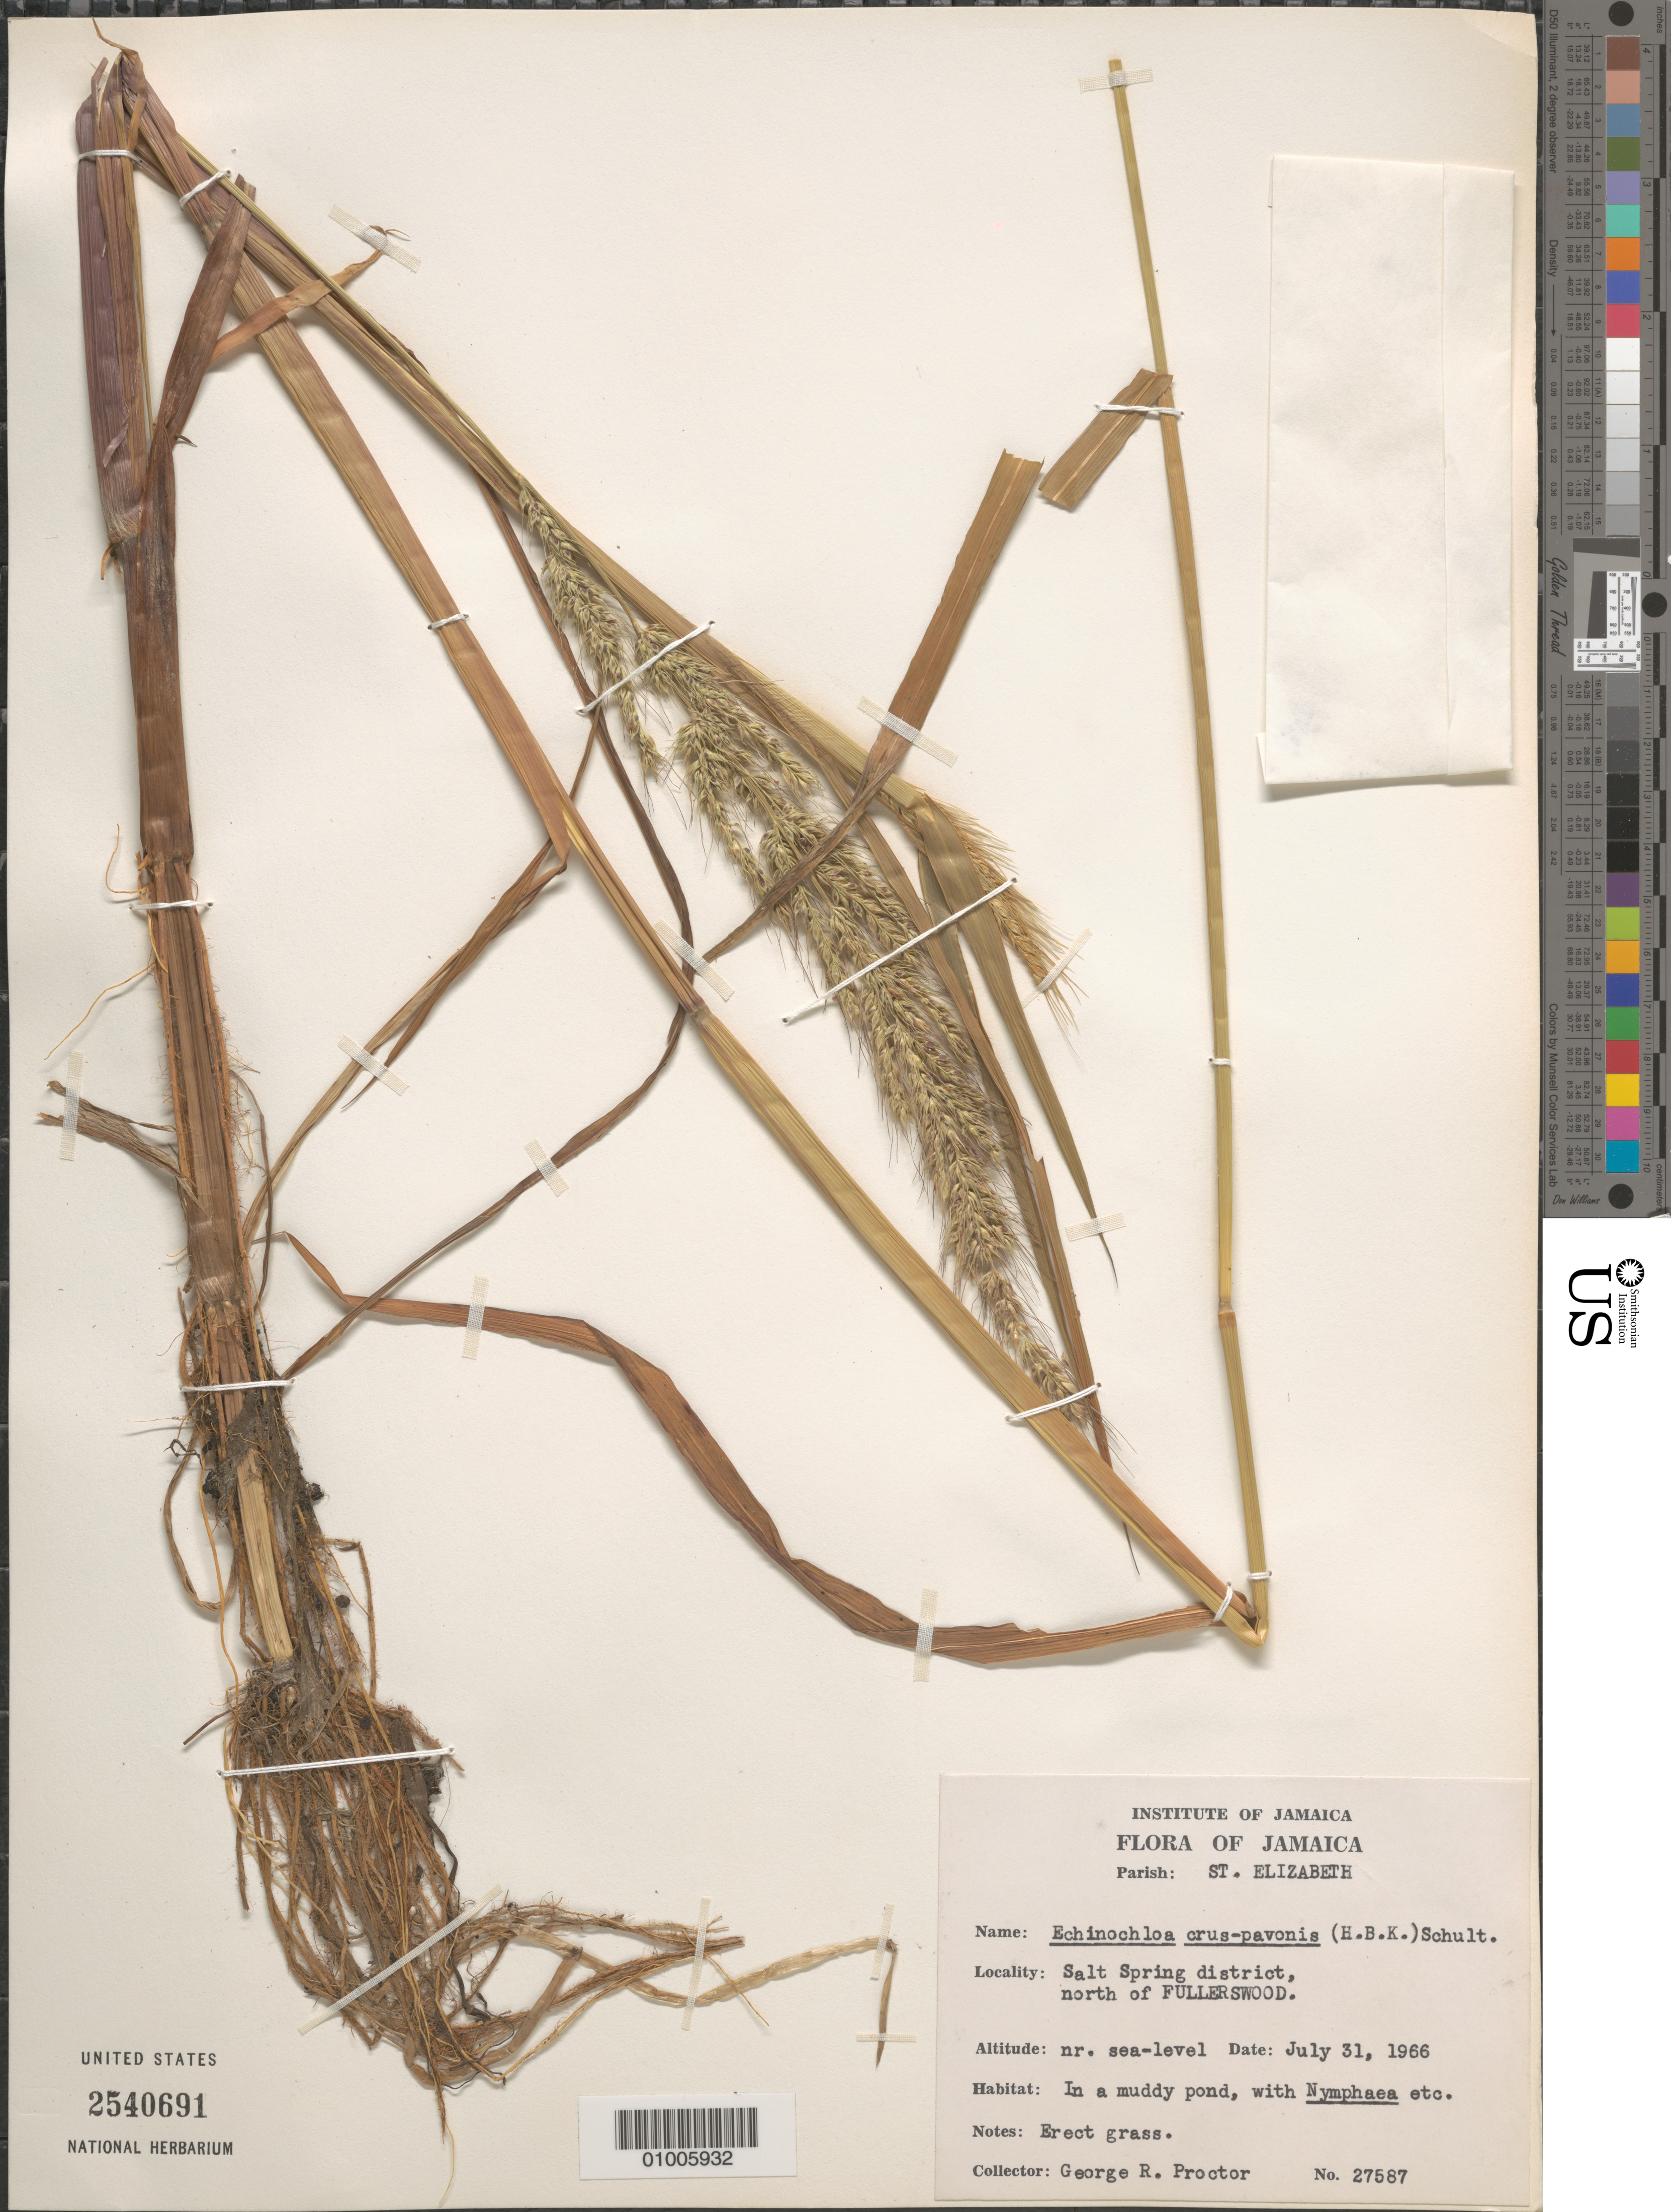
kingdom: Plantae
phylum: Tracheophyta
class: Liliopsida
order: Poales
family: Poaceae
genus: Echinochloa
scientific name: Echinochloa crus-pavonis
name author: (Kunth) Schult.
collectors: G. R. Proctor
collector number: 27587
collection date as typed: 31 Jul 1966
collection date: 1966-07-31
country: Jamaica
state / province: Saint Elizabeth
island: Jamaica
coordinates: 0 N, 0 E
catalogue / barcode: US 2540691